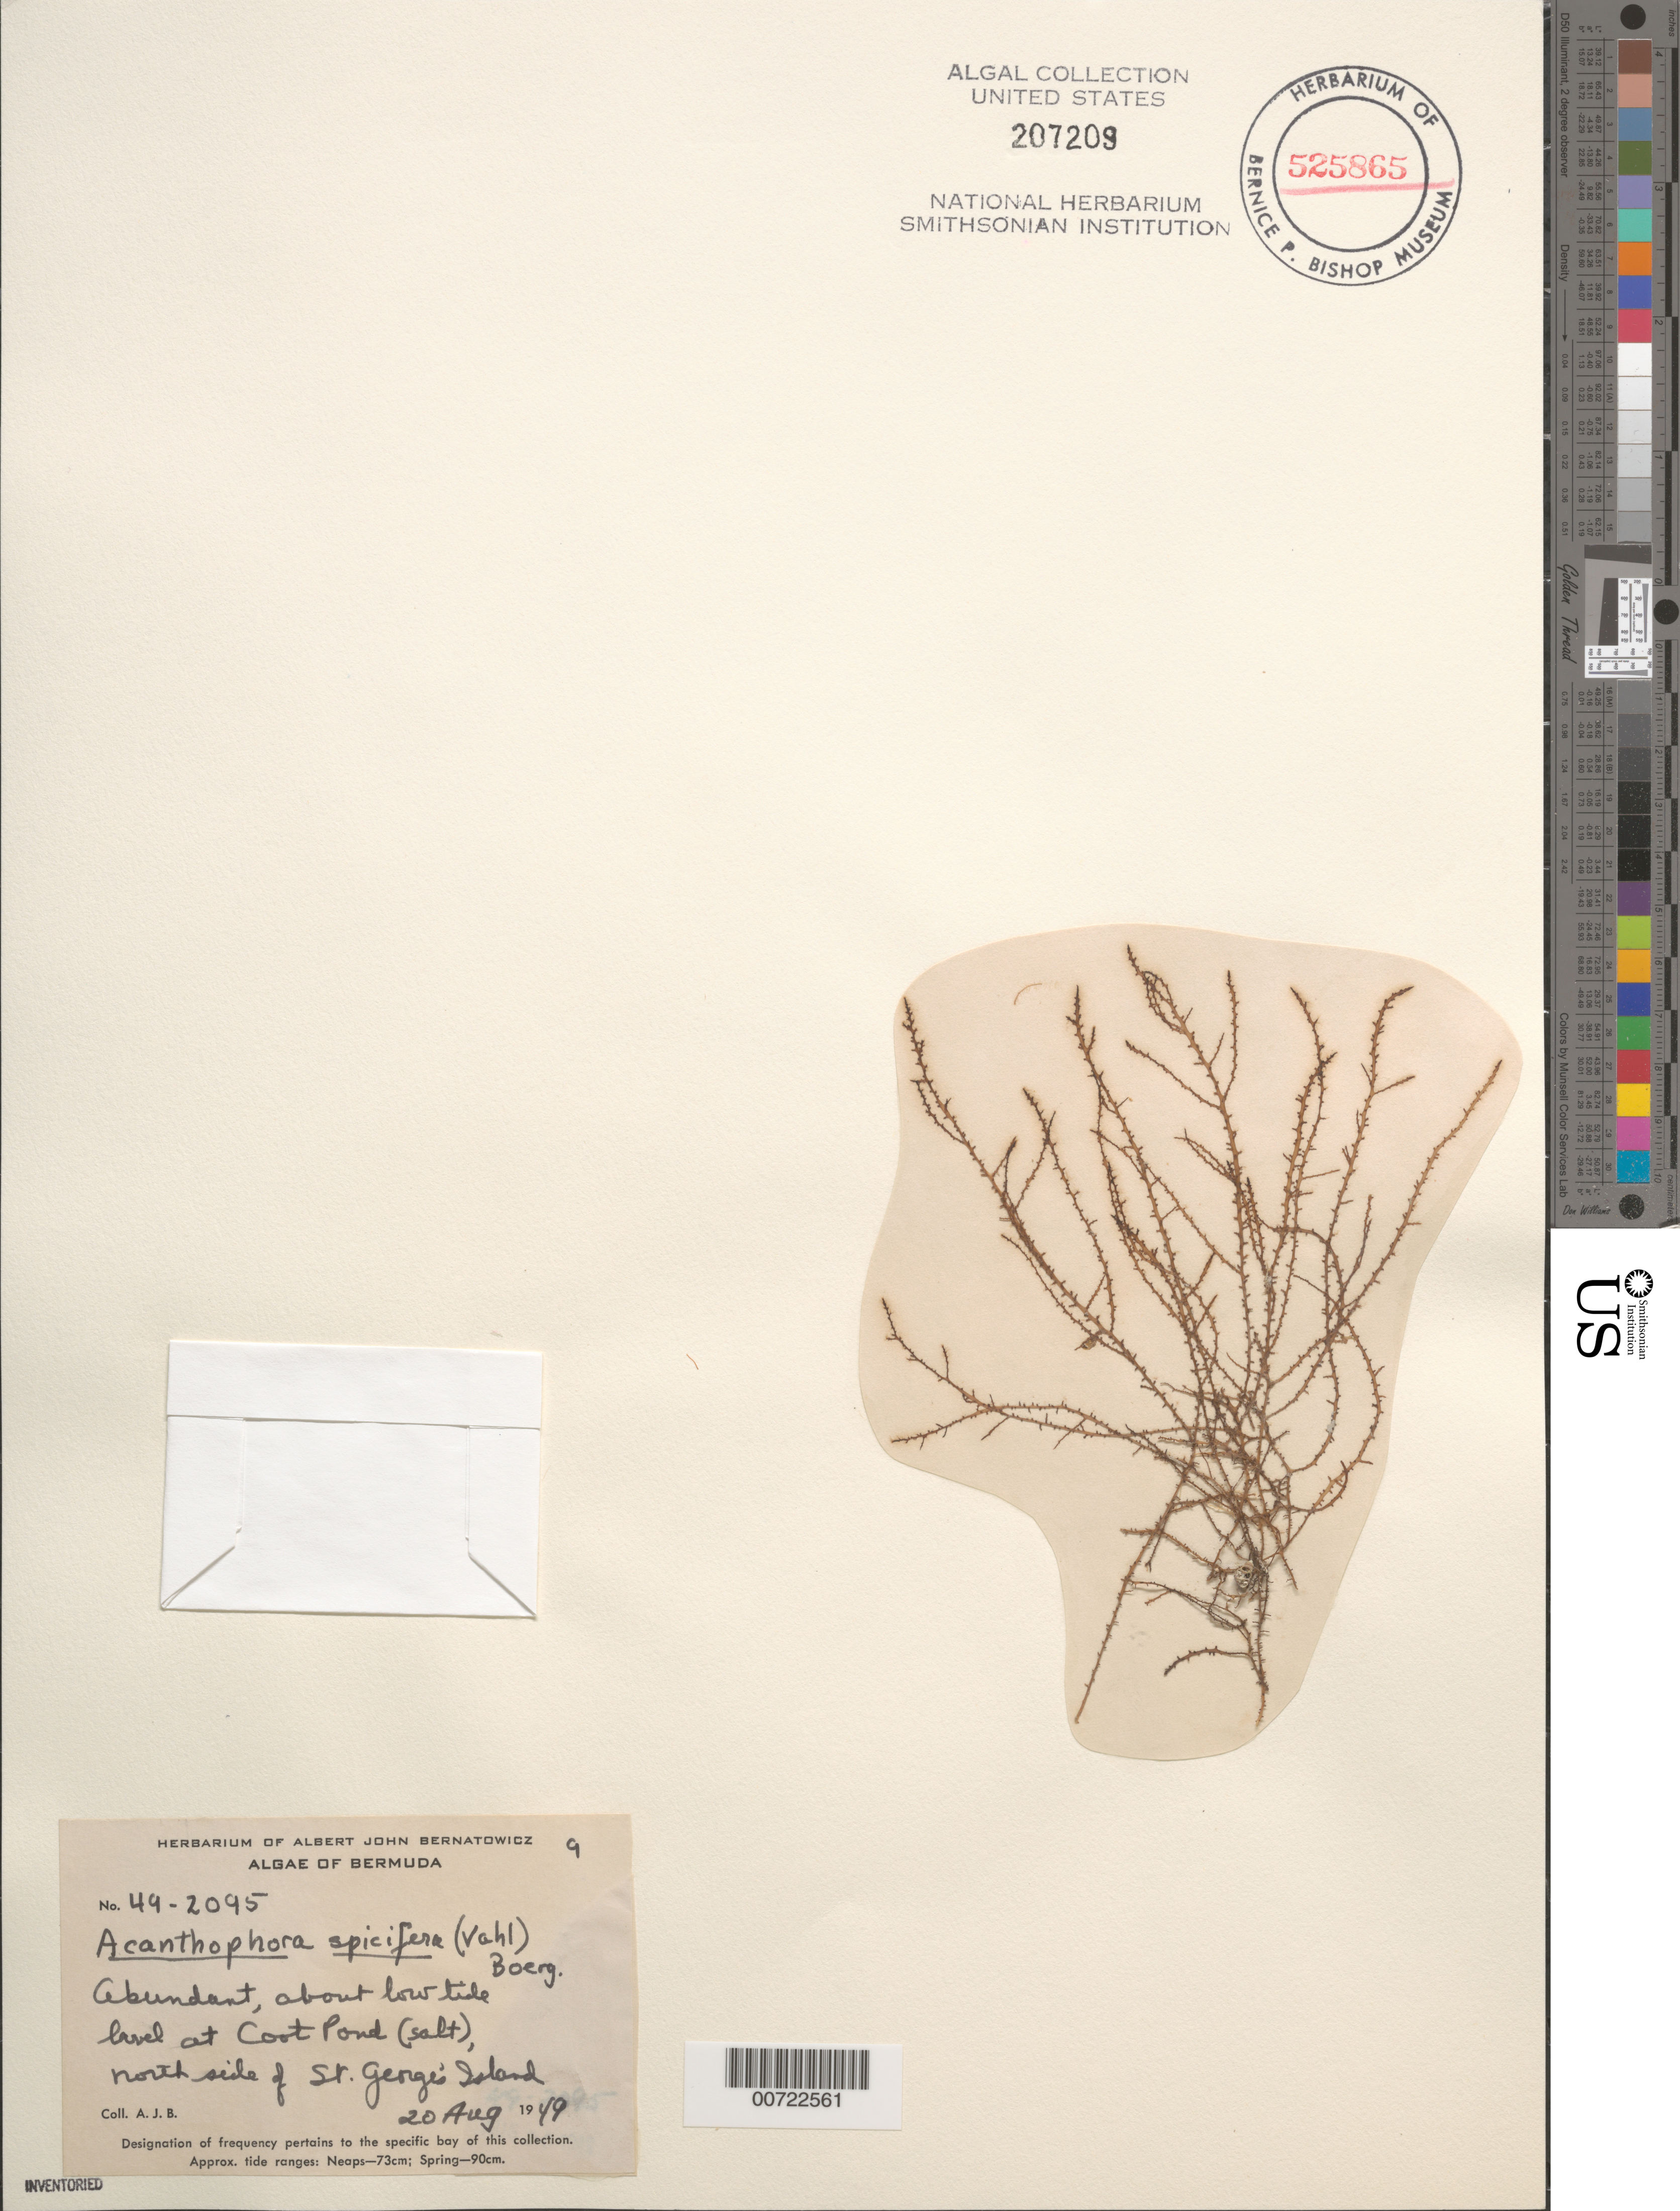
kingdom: Plantae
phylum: Rhodophyta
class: Florideophyceae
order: Ceramiales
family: Rhodomelaceae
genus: Acanthophora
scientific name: Acanthophora spicifera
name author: (Vahl) Børgesen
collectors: A. Bernatowicz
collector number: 49-2095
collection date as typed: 20 Aug 1949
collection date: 1949-08-20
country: Bermuda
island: St. George's Island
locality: Coot Pond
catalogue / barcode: US 207209